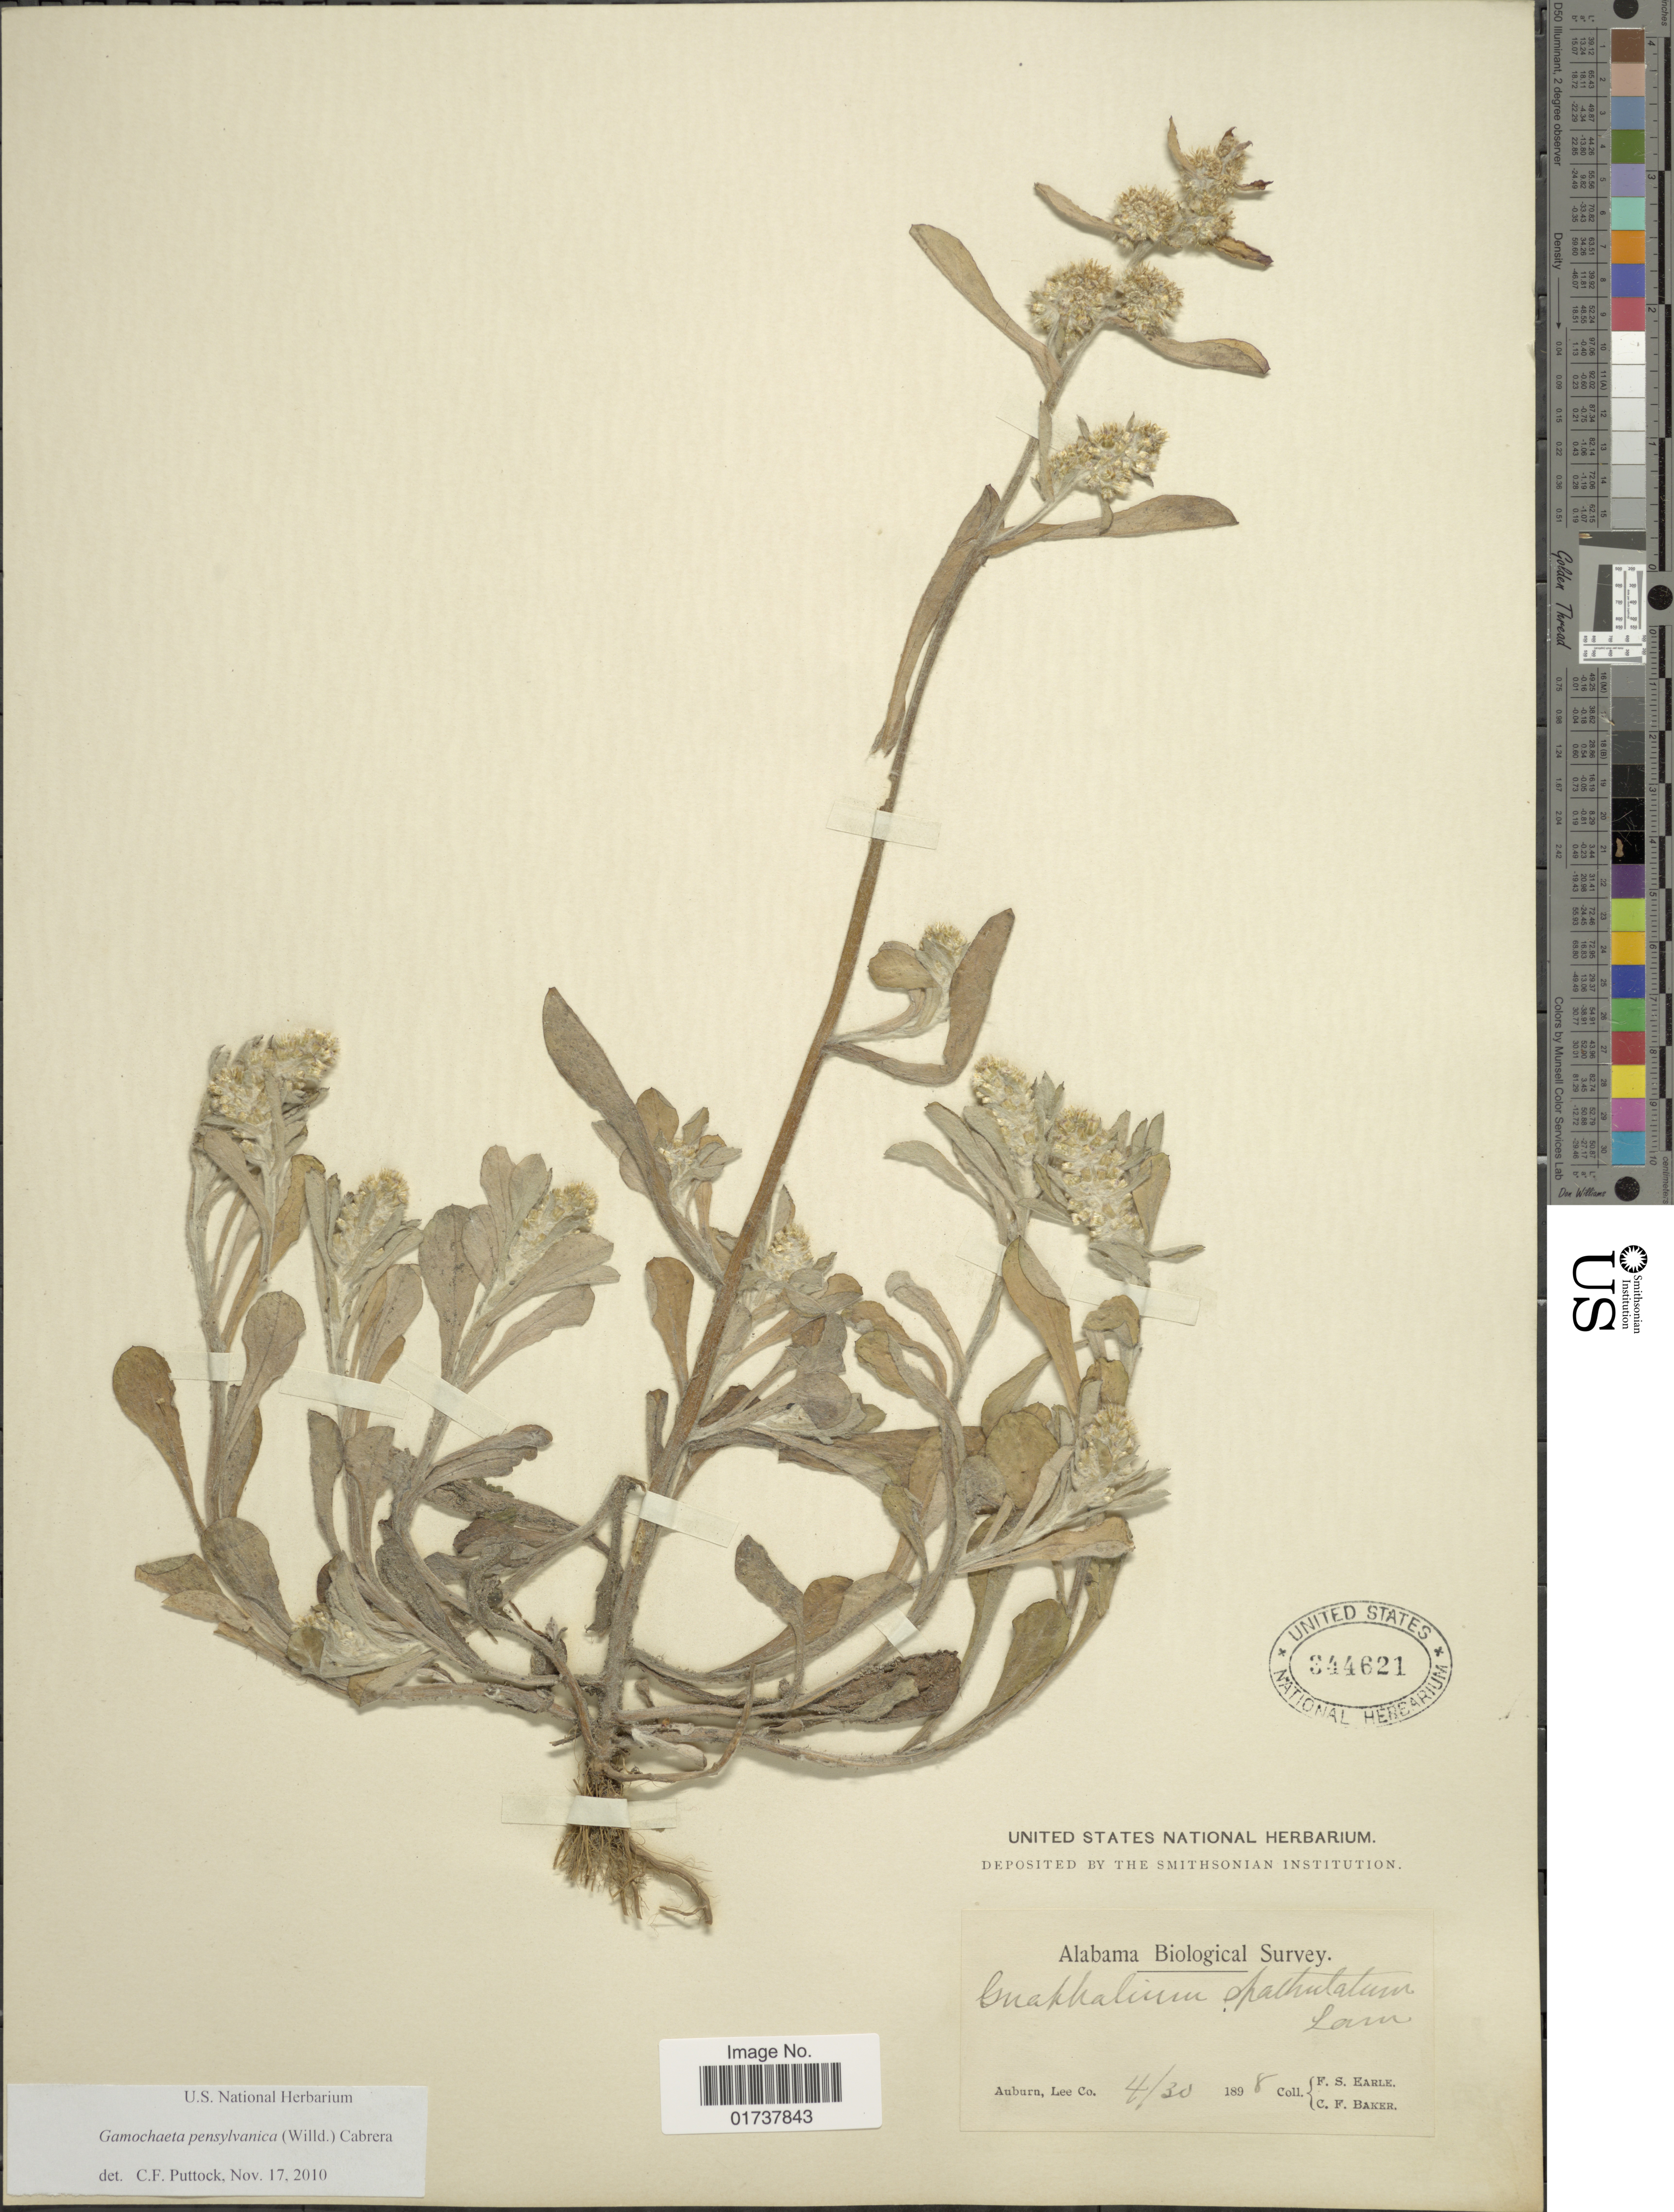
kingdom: Plantae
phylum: Tracheophyta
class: Magnoliopsida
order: Asterales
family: Asteraceae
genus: Gamochaeta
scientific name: Gamochaeta pensylvanica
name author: (Willd.) Cabrera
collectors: F. S. Earle & C. F. Baker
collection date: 1898-04-30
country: United States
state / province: Alabama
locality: Auburn, Lee Co.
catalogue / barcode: US 344621